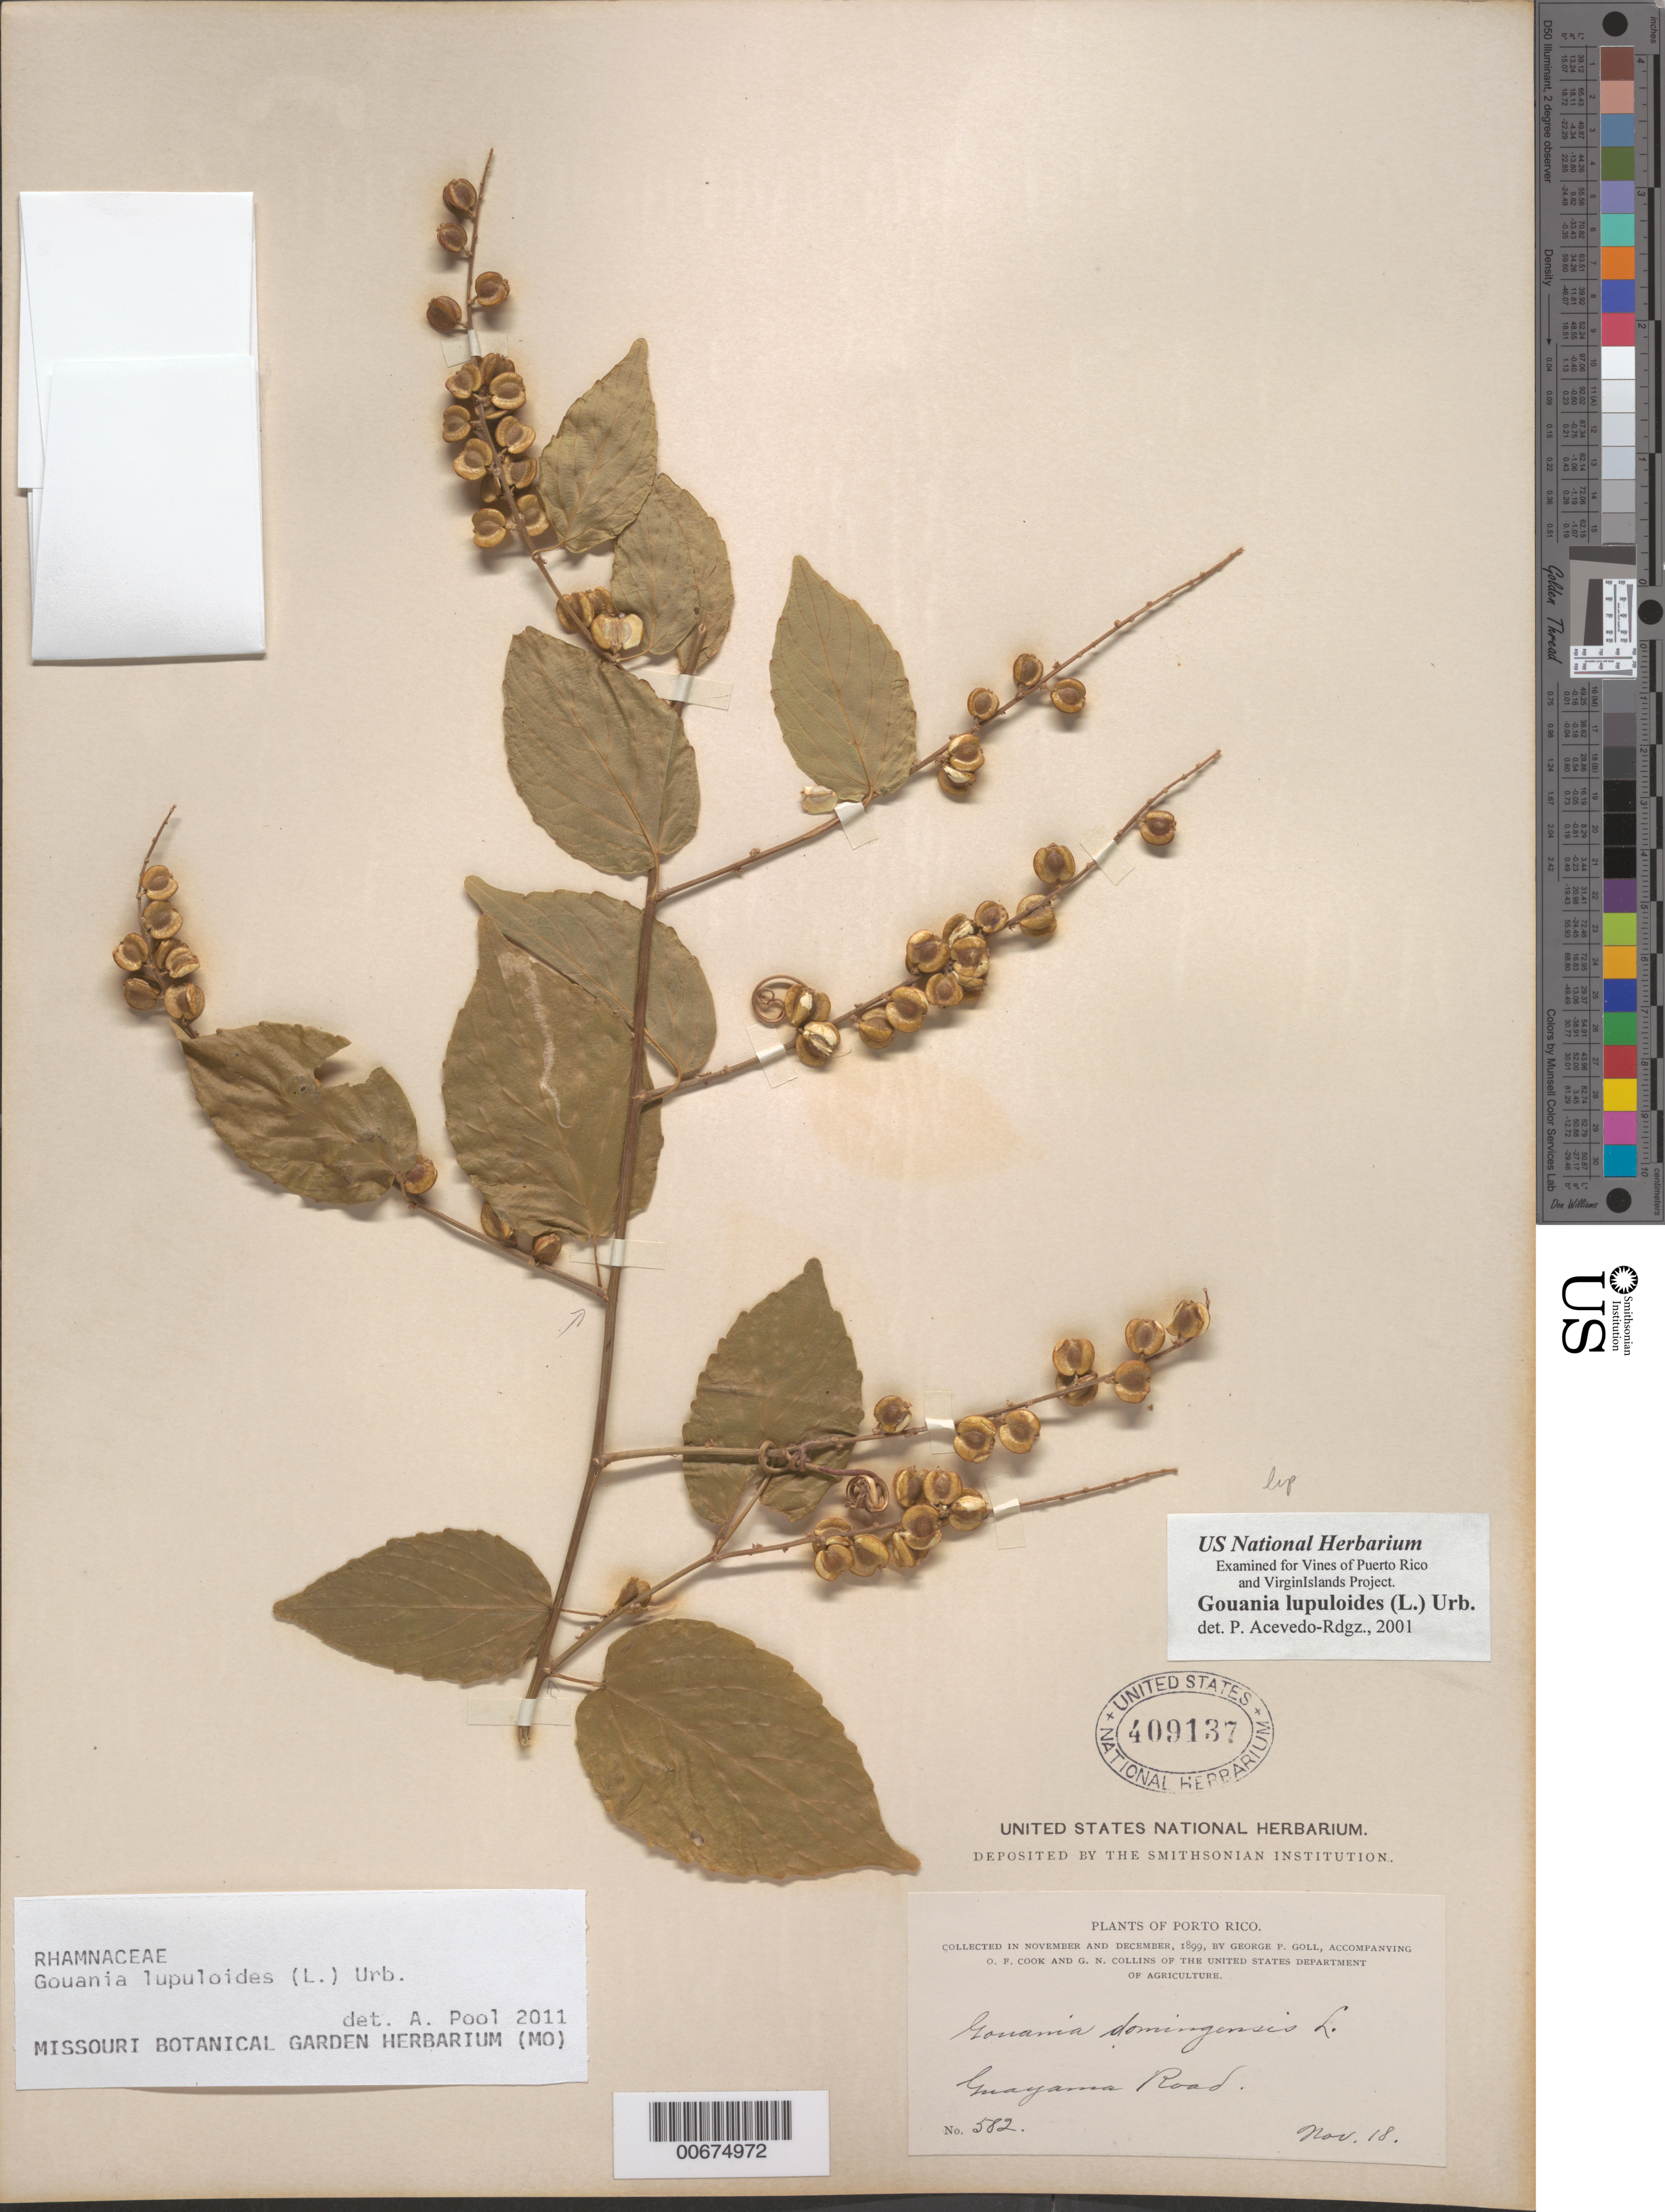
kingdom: Plantae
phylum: Tracheophyta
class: Magnoliopsida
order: Rosales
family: Rhamnaceae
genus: Gouania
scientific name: Gouania lupuloides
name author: (L.) Urb.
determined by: Pool, A., (MO), Missouri Botanical Garden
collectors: G. Goll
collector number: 582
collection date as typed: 18 Nov 1899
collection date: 1899-11-18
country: Puerto Rico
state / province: Guayama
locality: Guayama Road.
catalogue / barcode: US 409137